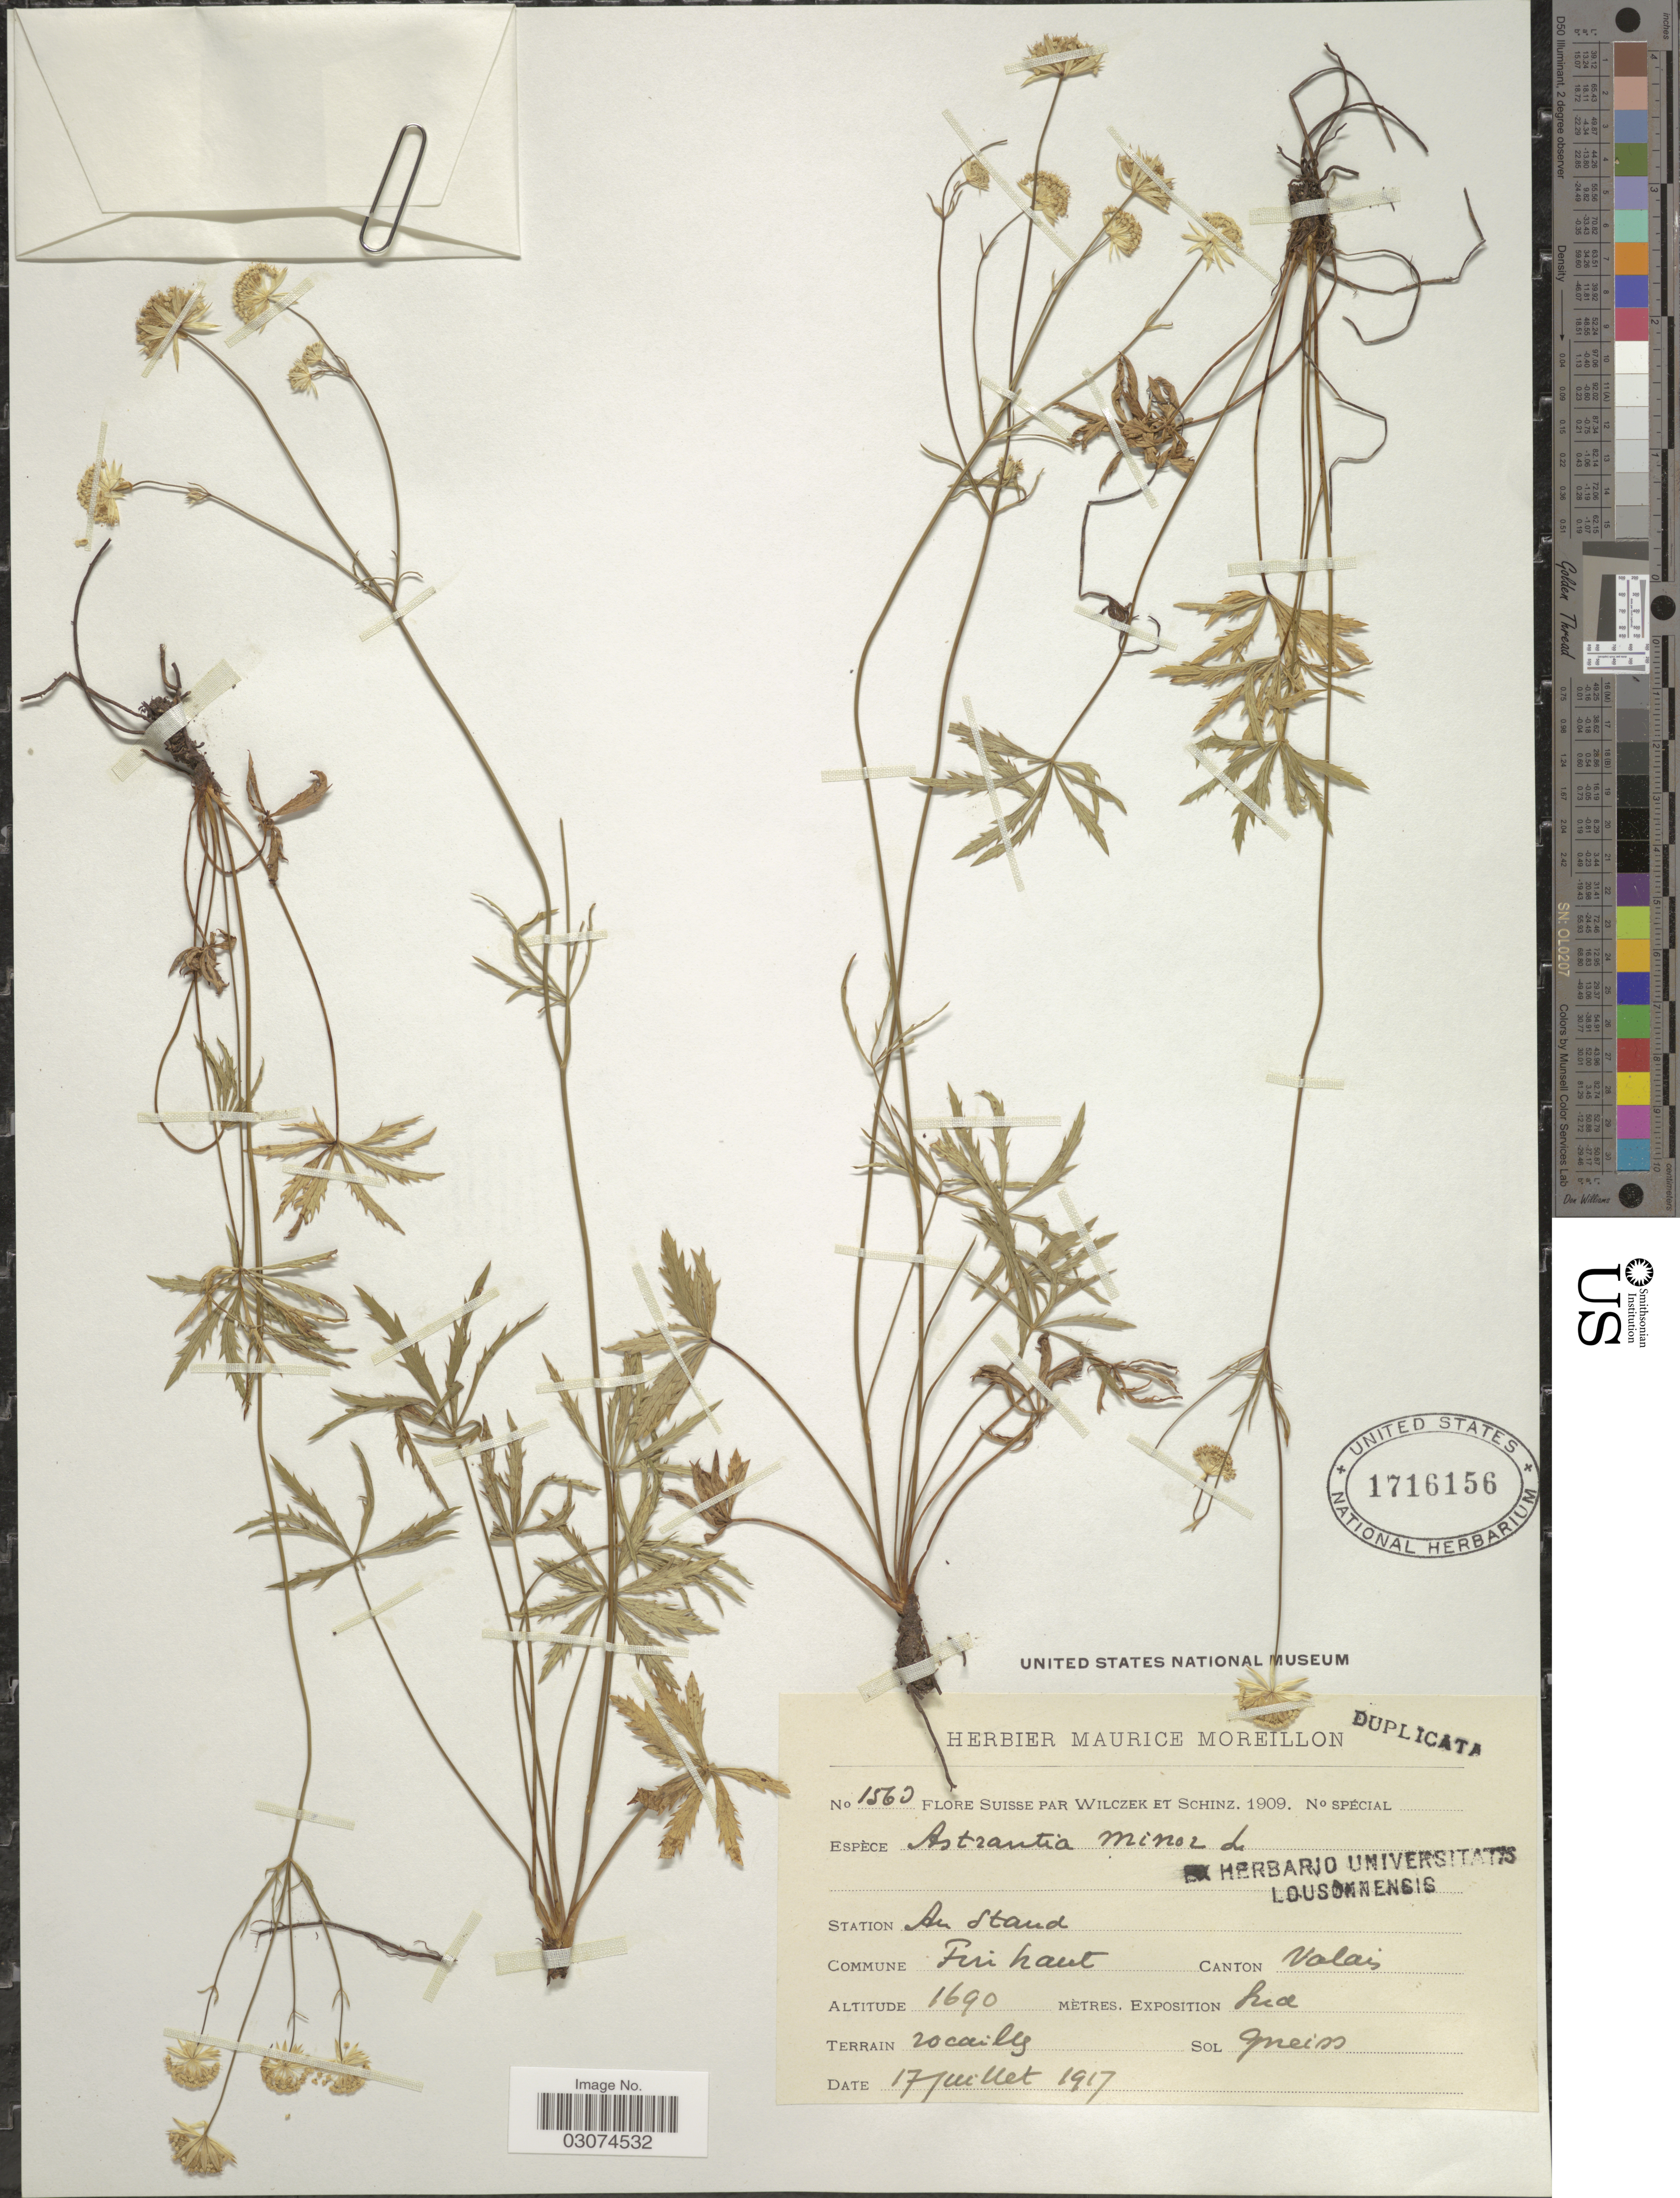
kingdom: Plantae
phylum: Tracheophyta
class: Magnoliopsida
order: Apiales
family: Apiaceae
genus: Astrantia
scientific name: Astrantia minor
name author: L.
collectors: Wilczek & -. Schinz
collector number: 1560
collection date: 1917-07-17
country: Switzerland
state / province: Valais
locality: Commune Finhaut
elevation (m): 1690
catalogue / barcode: US 1716156